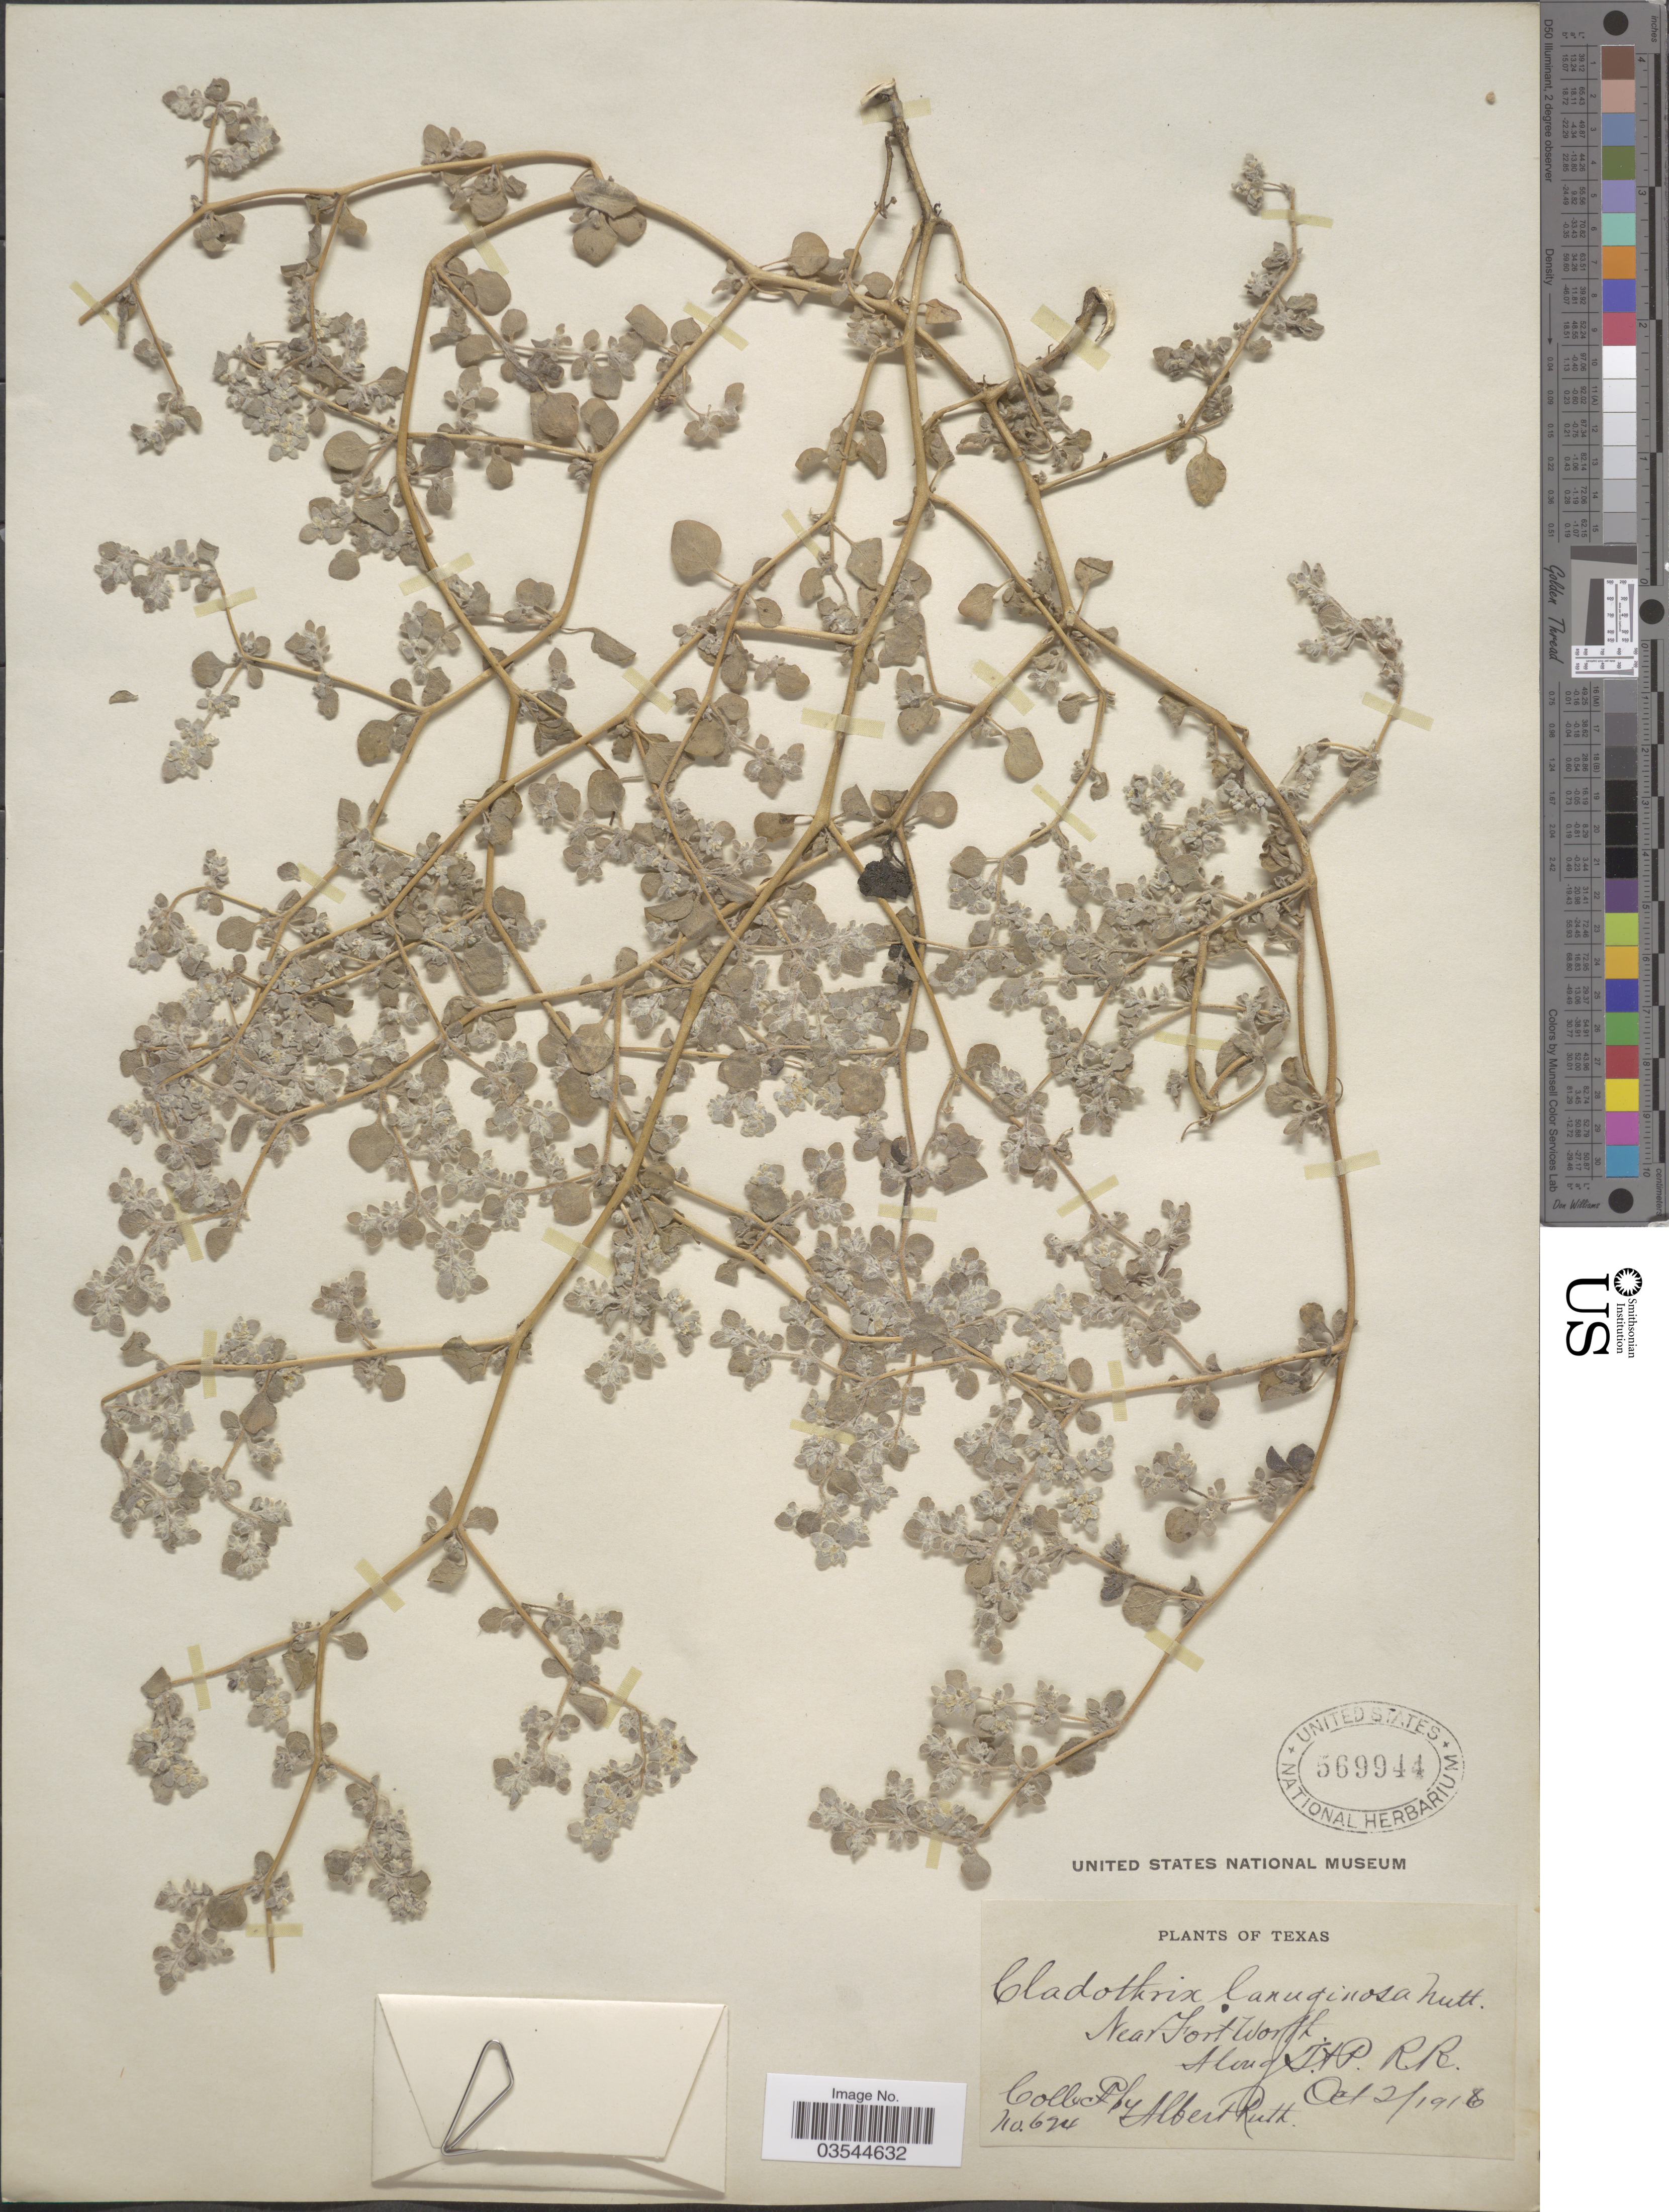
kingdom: Plantae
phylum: Tracheophyta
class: Magnoliopsida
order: Caryophyllales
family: Amaranthaceae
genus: Tidestromia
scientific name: Tidestromia lanuginosa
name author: (Nutt.) Standl.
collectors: A. Ruth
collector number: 624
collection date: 1916-10-02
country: United States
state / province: Texas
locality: Near Fort Worth. Along T. & P. R. R.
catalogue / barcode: US 569944